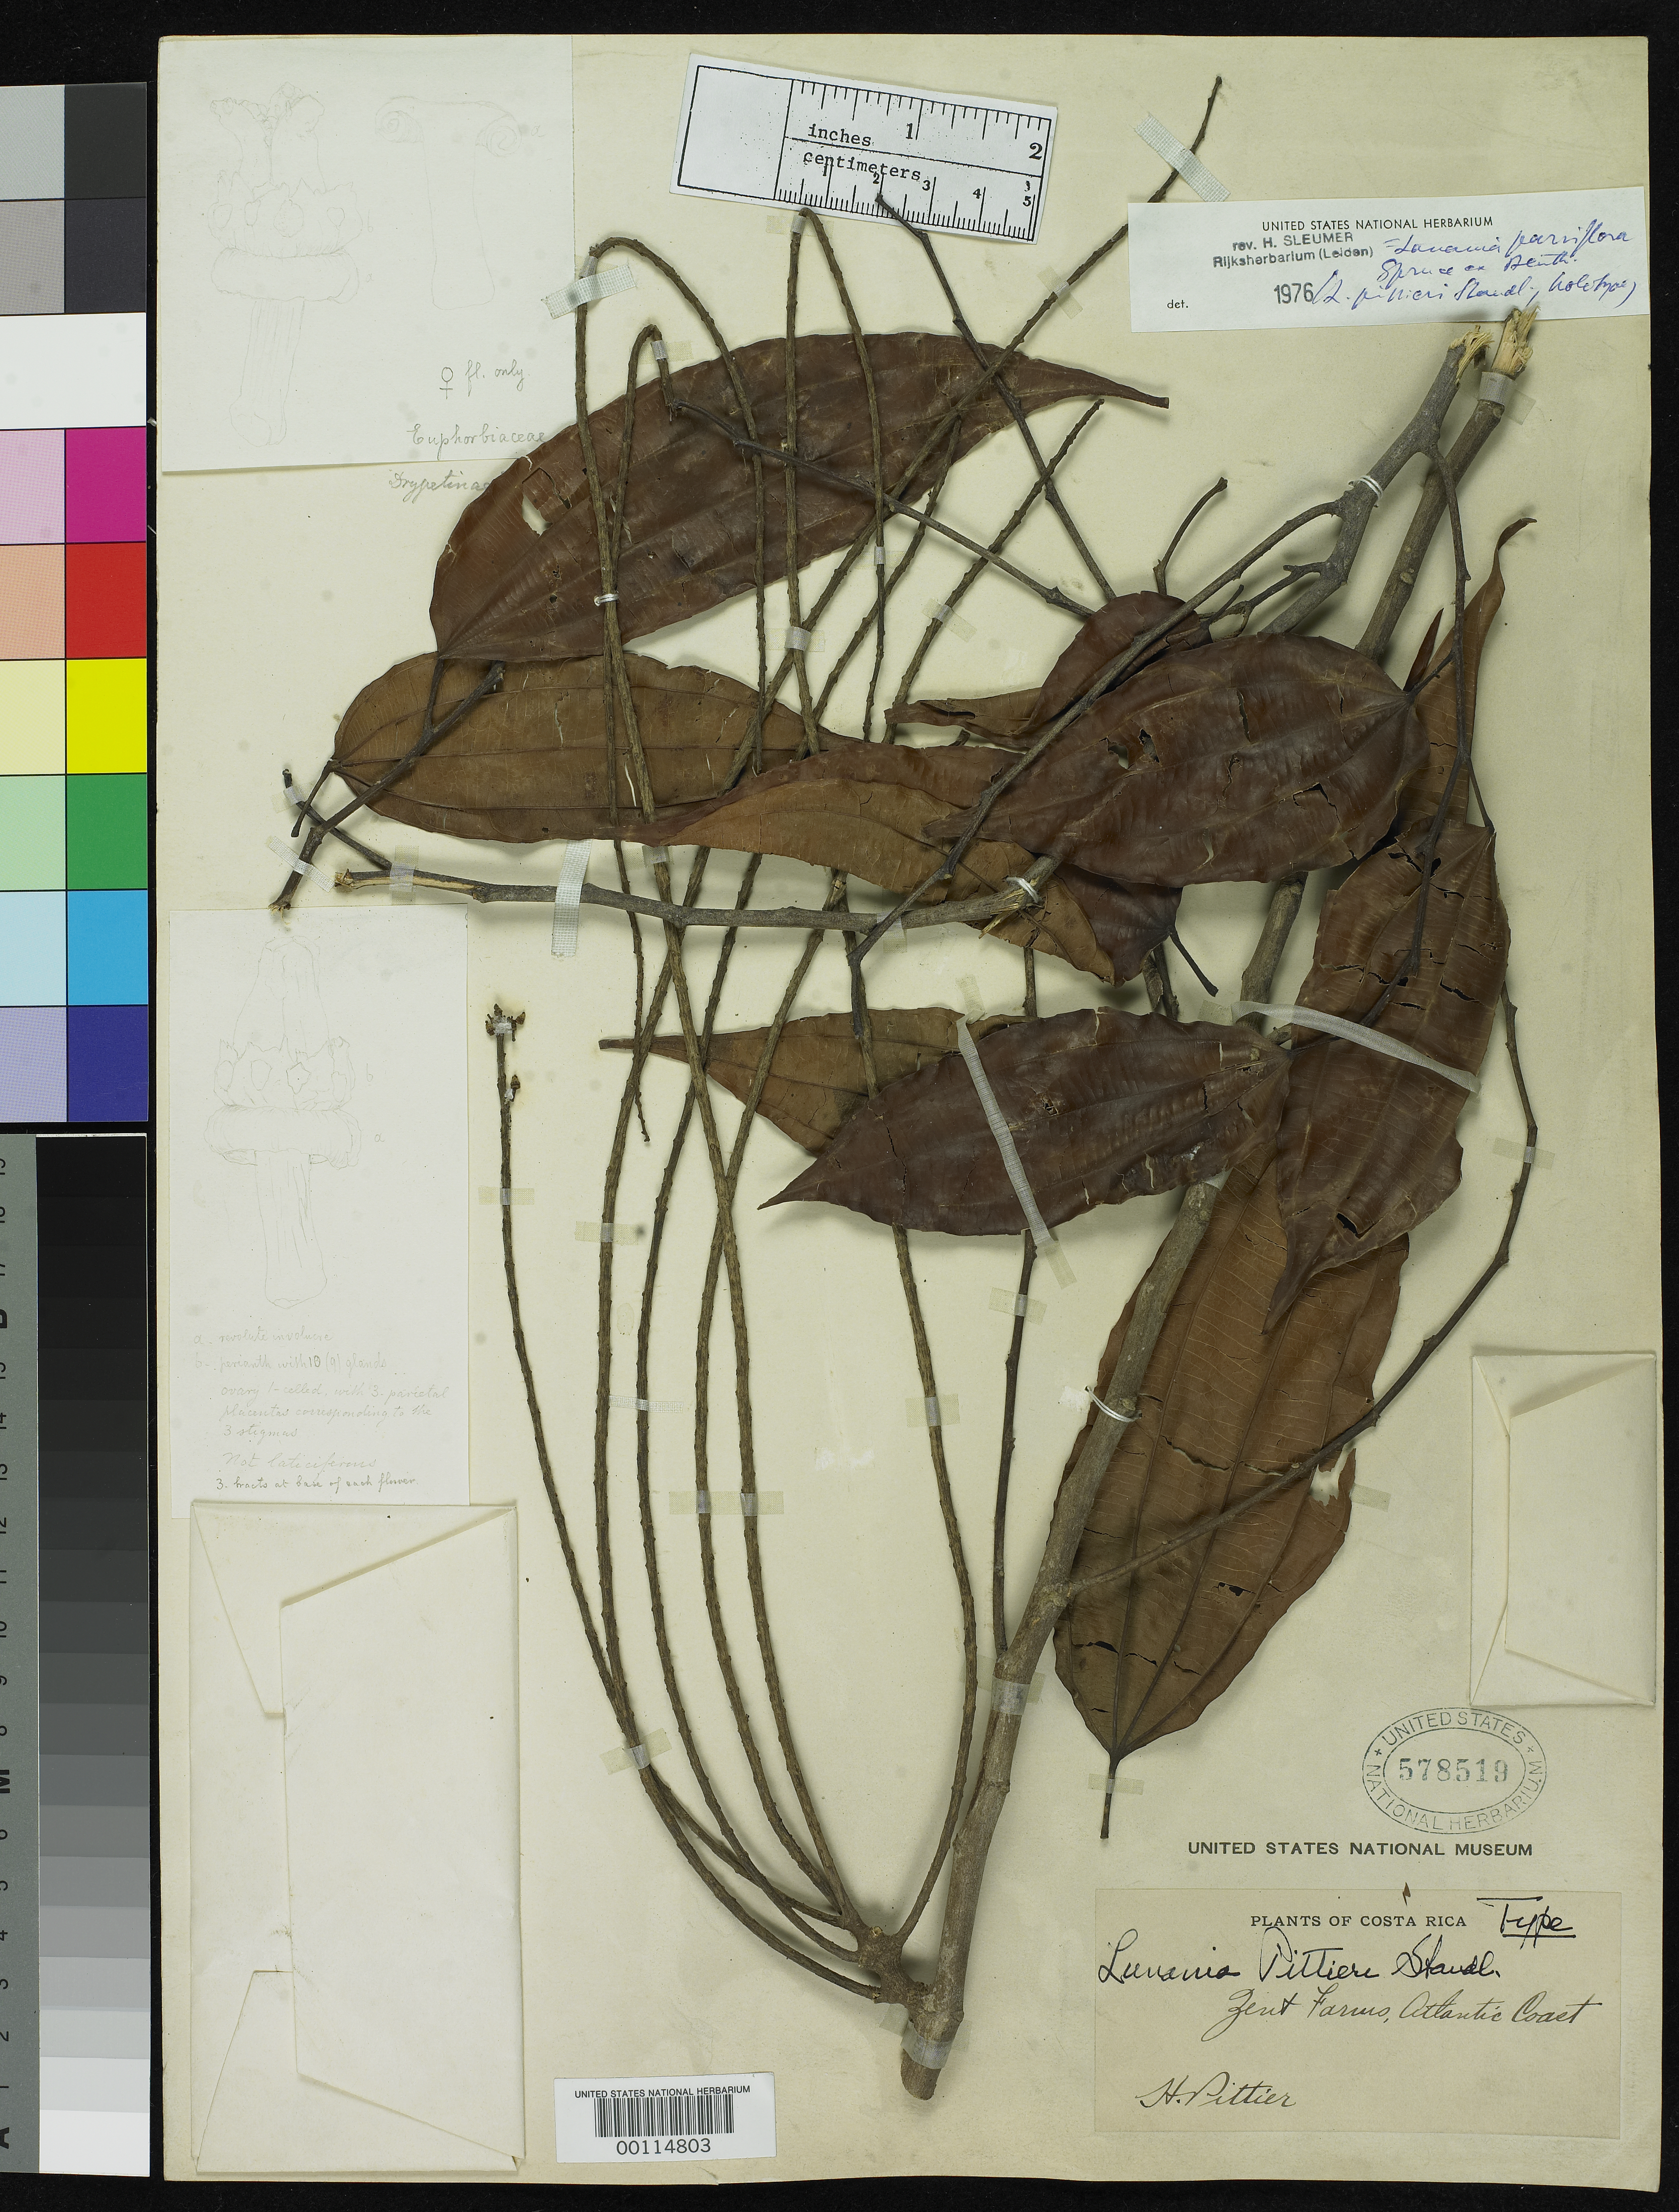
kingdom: Plantae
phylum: Tracheophyta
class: Magnoliopsida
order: Malpighiales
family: Salicaceae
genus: Lunania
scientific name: Lunania pittieri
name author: Standl.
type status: Holotype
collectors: H. F. Pittier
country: Costa Rica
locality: Zent farms, Atlantic Coast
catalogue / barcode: US 578519